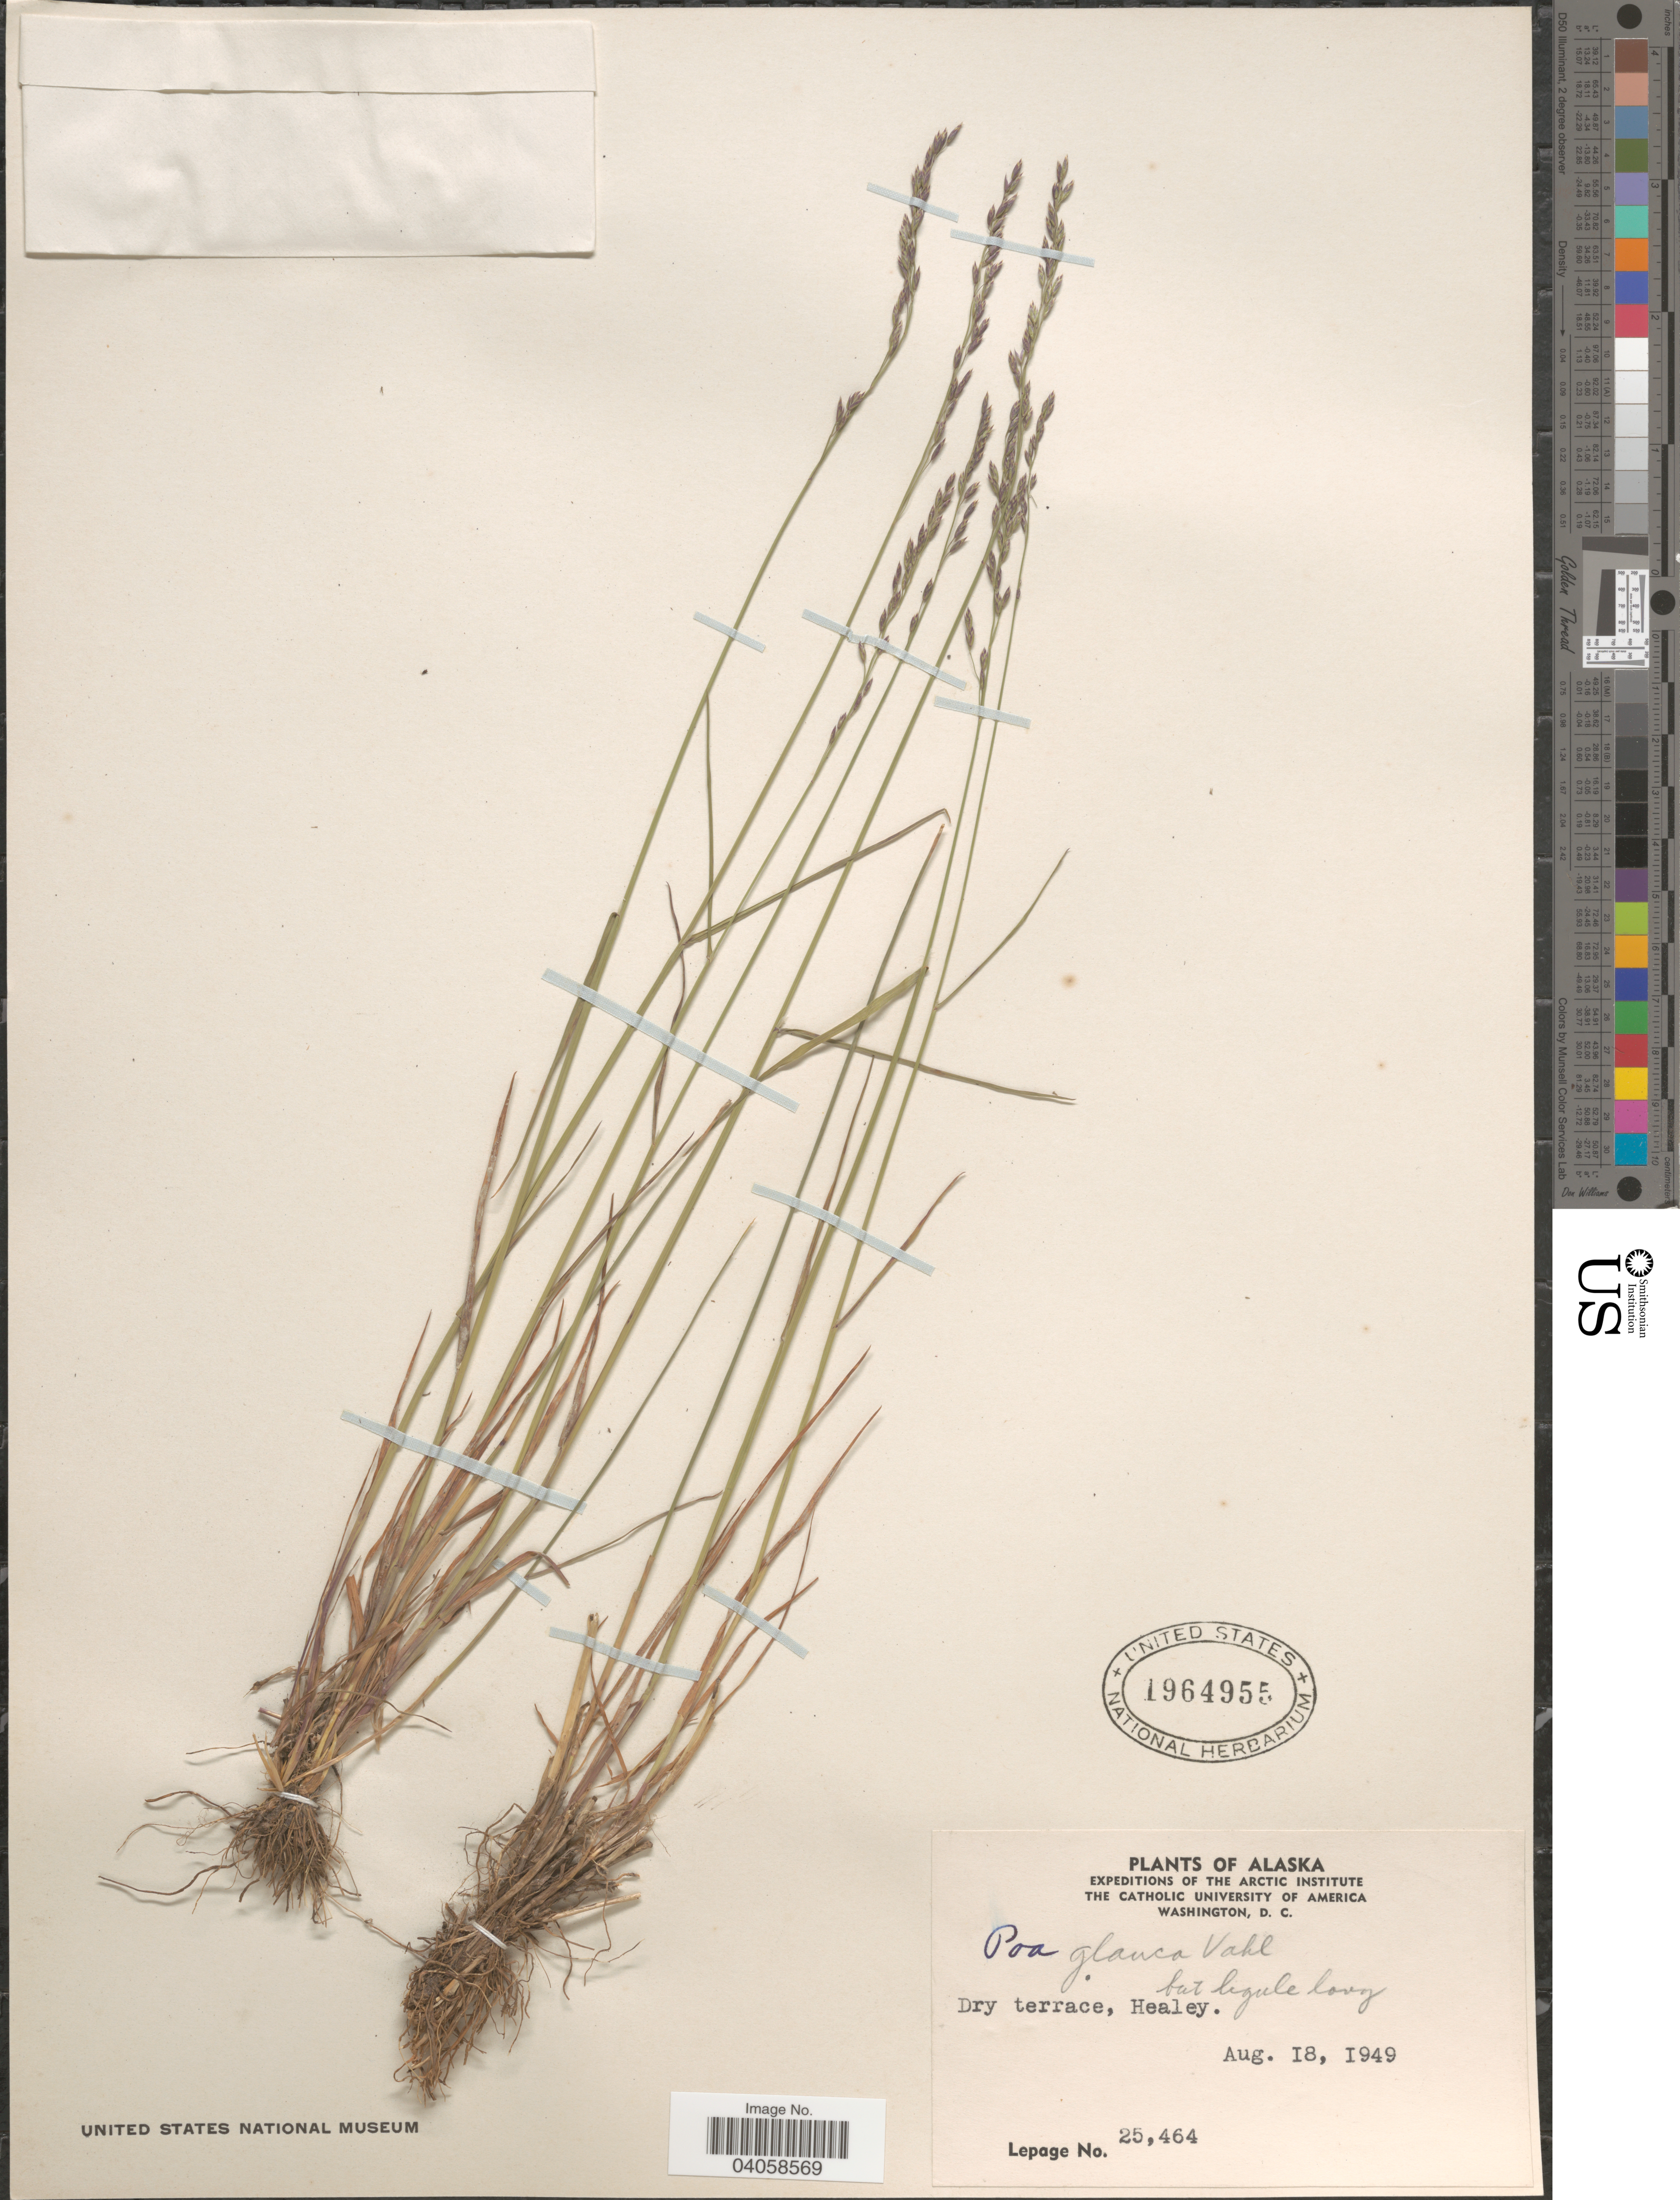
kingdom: Plantae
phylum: Tracheophyta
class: Liliopsida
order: Poales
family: Poaceae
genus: Poa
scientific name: Poa glauca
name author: Vahl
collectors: -. LePage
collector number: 25464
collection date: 1949-08-18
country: United States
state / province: Alaska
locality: Dry terrace, Healey.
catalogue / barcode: US 1964955